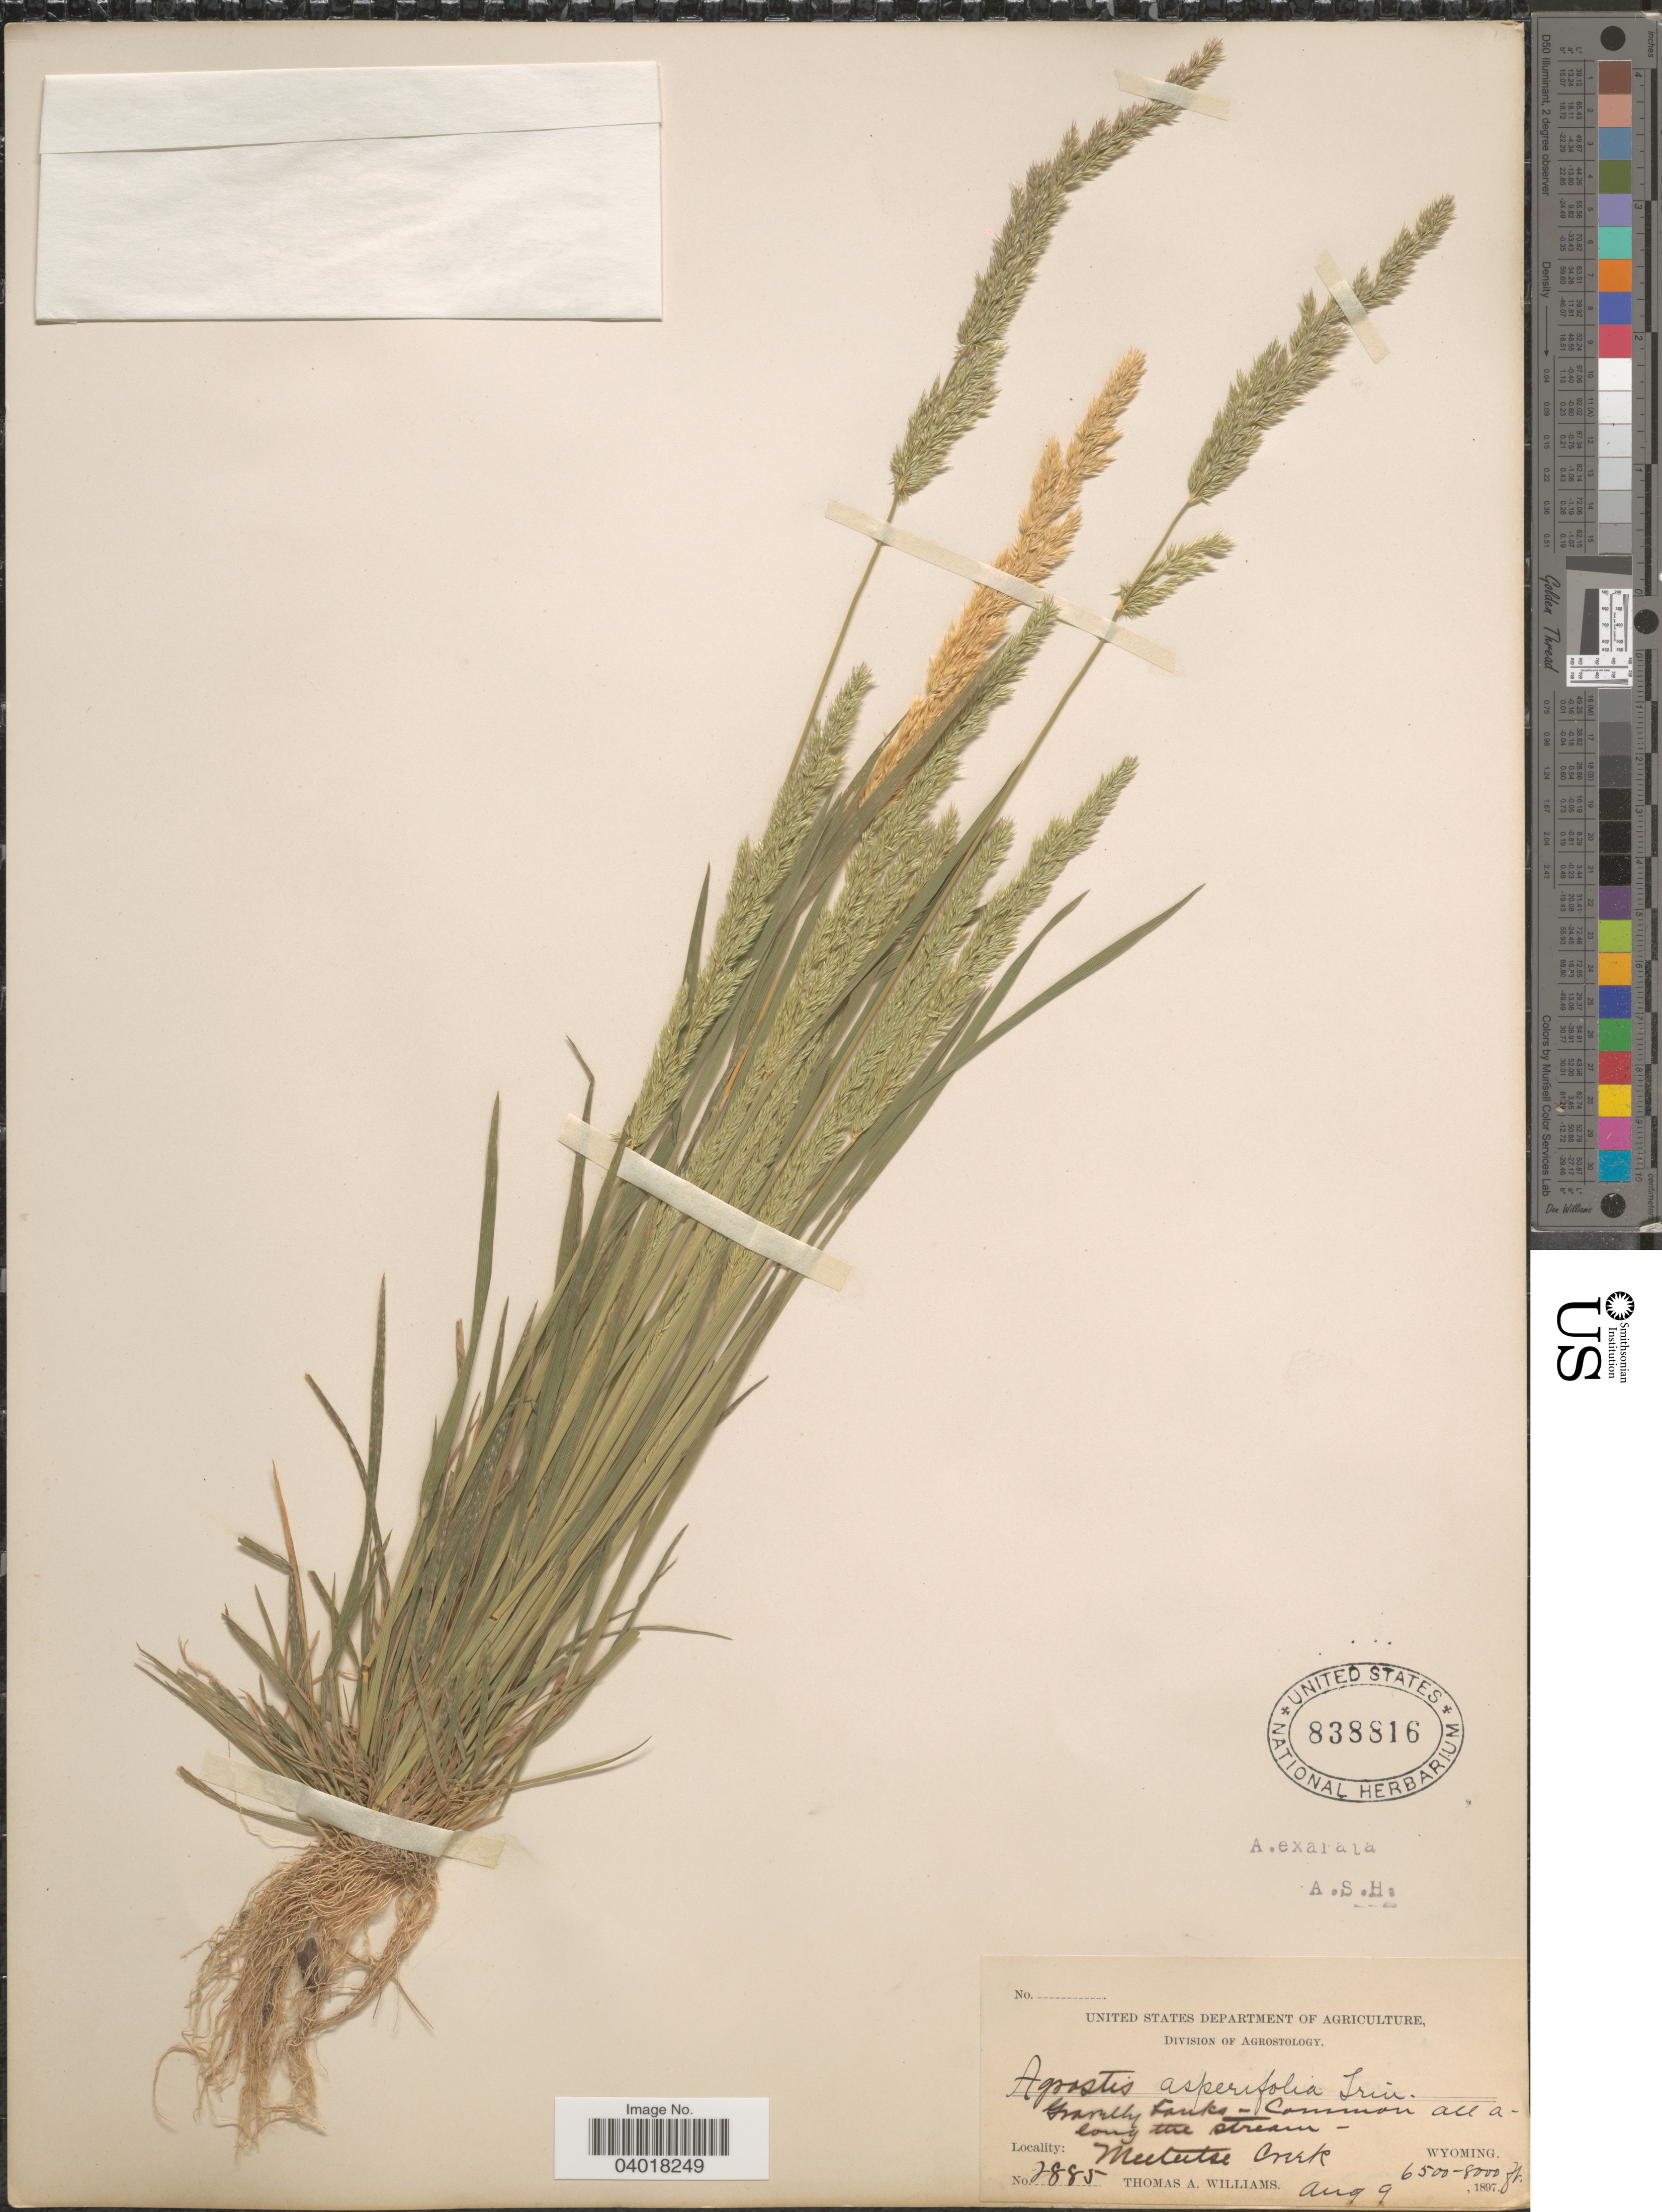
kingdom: Plantae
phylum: Tracheophyta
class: Liliopsida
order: Poales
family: Poaceae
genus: Agrostis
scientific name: Agrostis exarata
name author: Trin.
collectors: T. A. Williams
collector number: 2885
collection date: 1897-08-09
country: United States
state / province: Wyoming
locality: Meeteetse Creek.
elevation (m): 1981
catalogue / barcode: US 838816